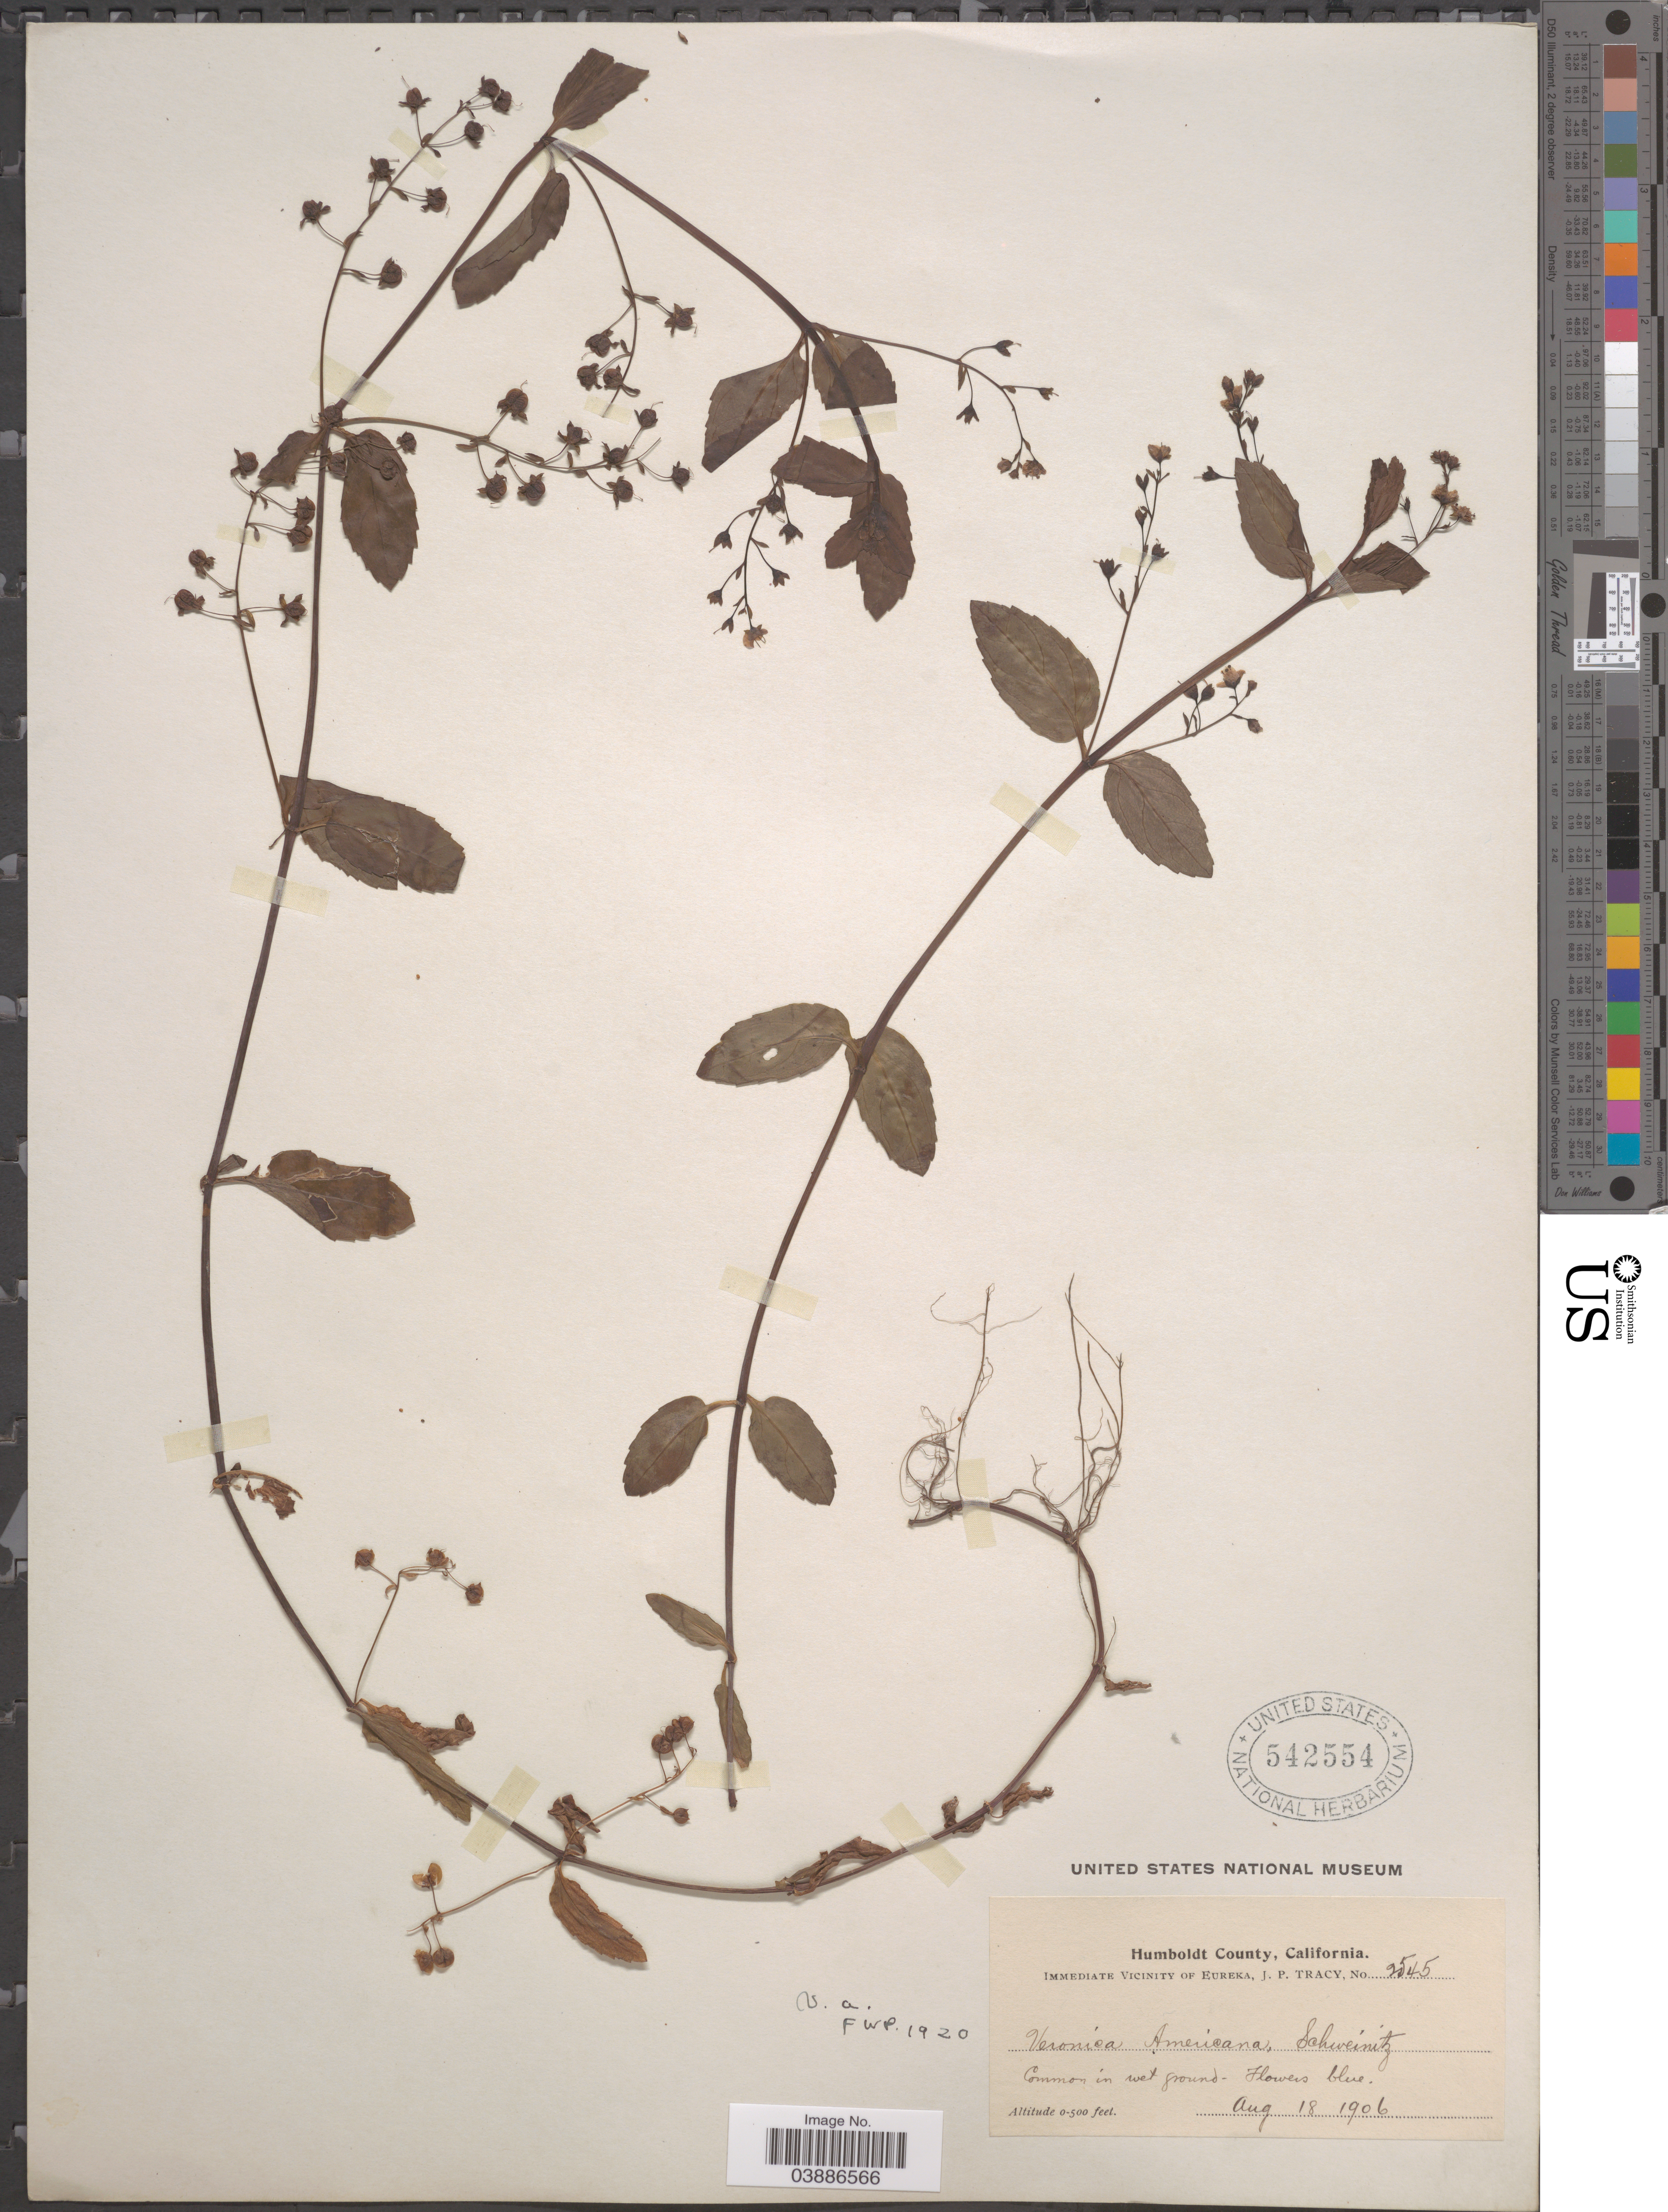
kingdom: Plantae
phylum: Tracheophyta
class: Magnoliopsida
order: Lamiales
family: Plantaginaceae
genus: Veronica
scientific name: Veronica americana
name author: Schwein. ex Benth.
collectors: J. Tracy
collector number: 2545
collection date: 1906-08-18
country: United States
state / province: California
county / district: Humboldt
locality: Humboldt County. Immediate Vicinity of Eureka.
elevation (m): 0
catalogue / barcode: US 542554